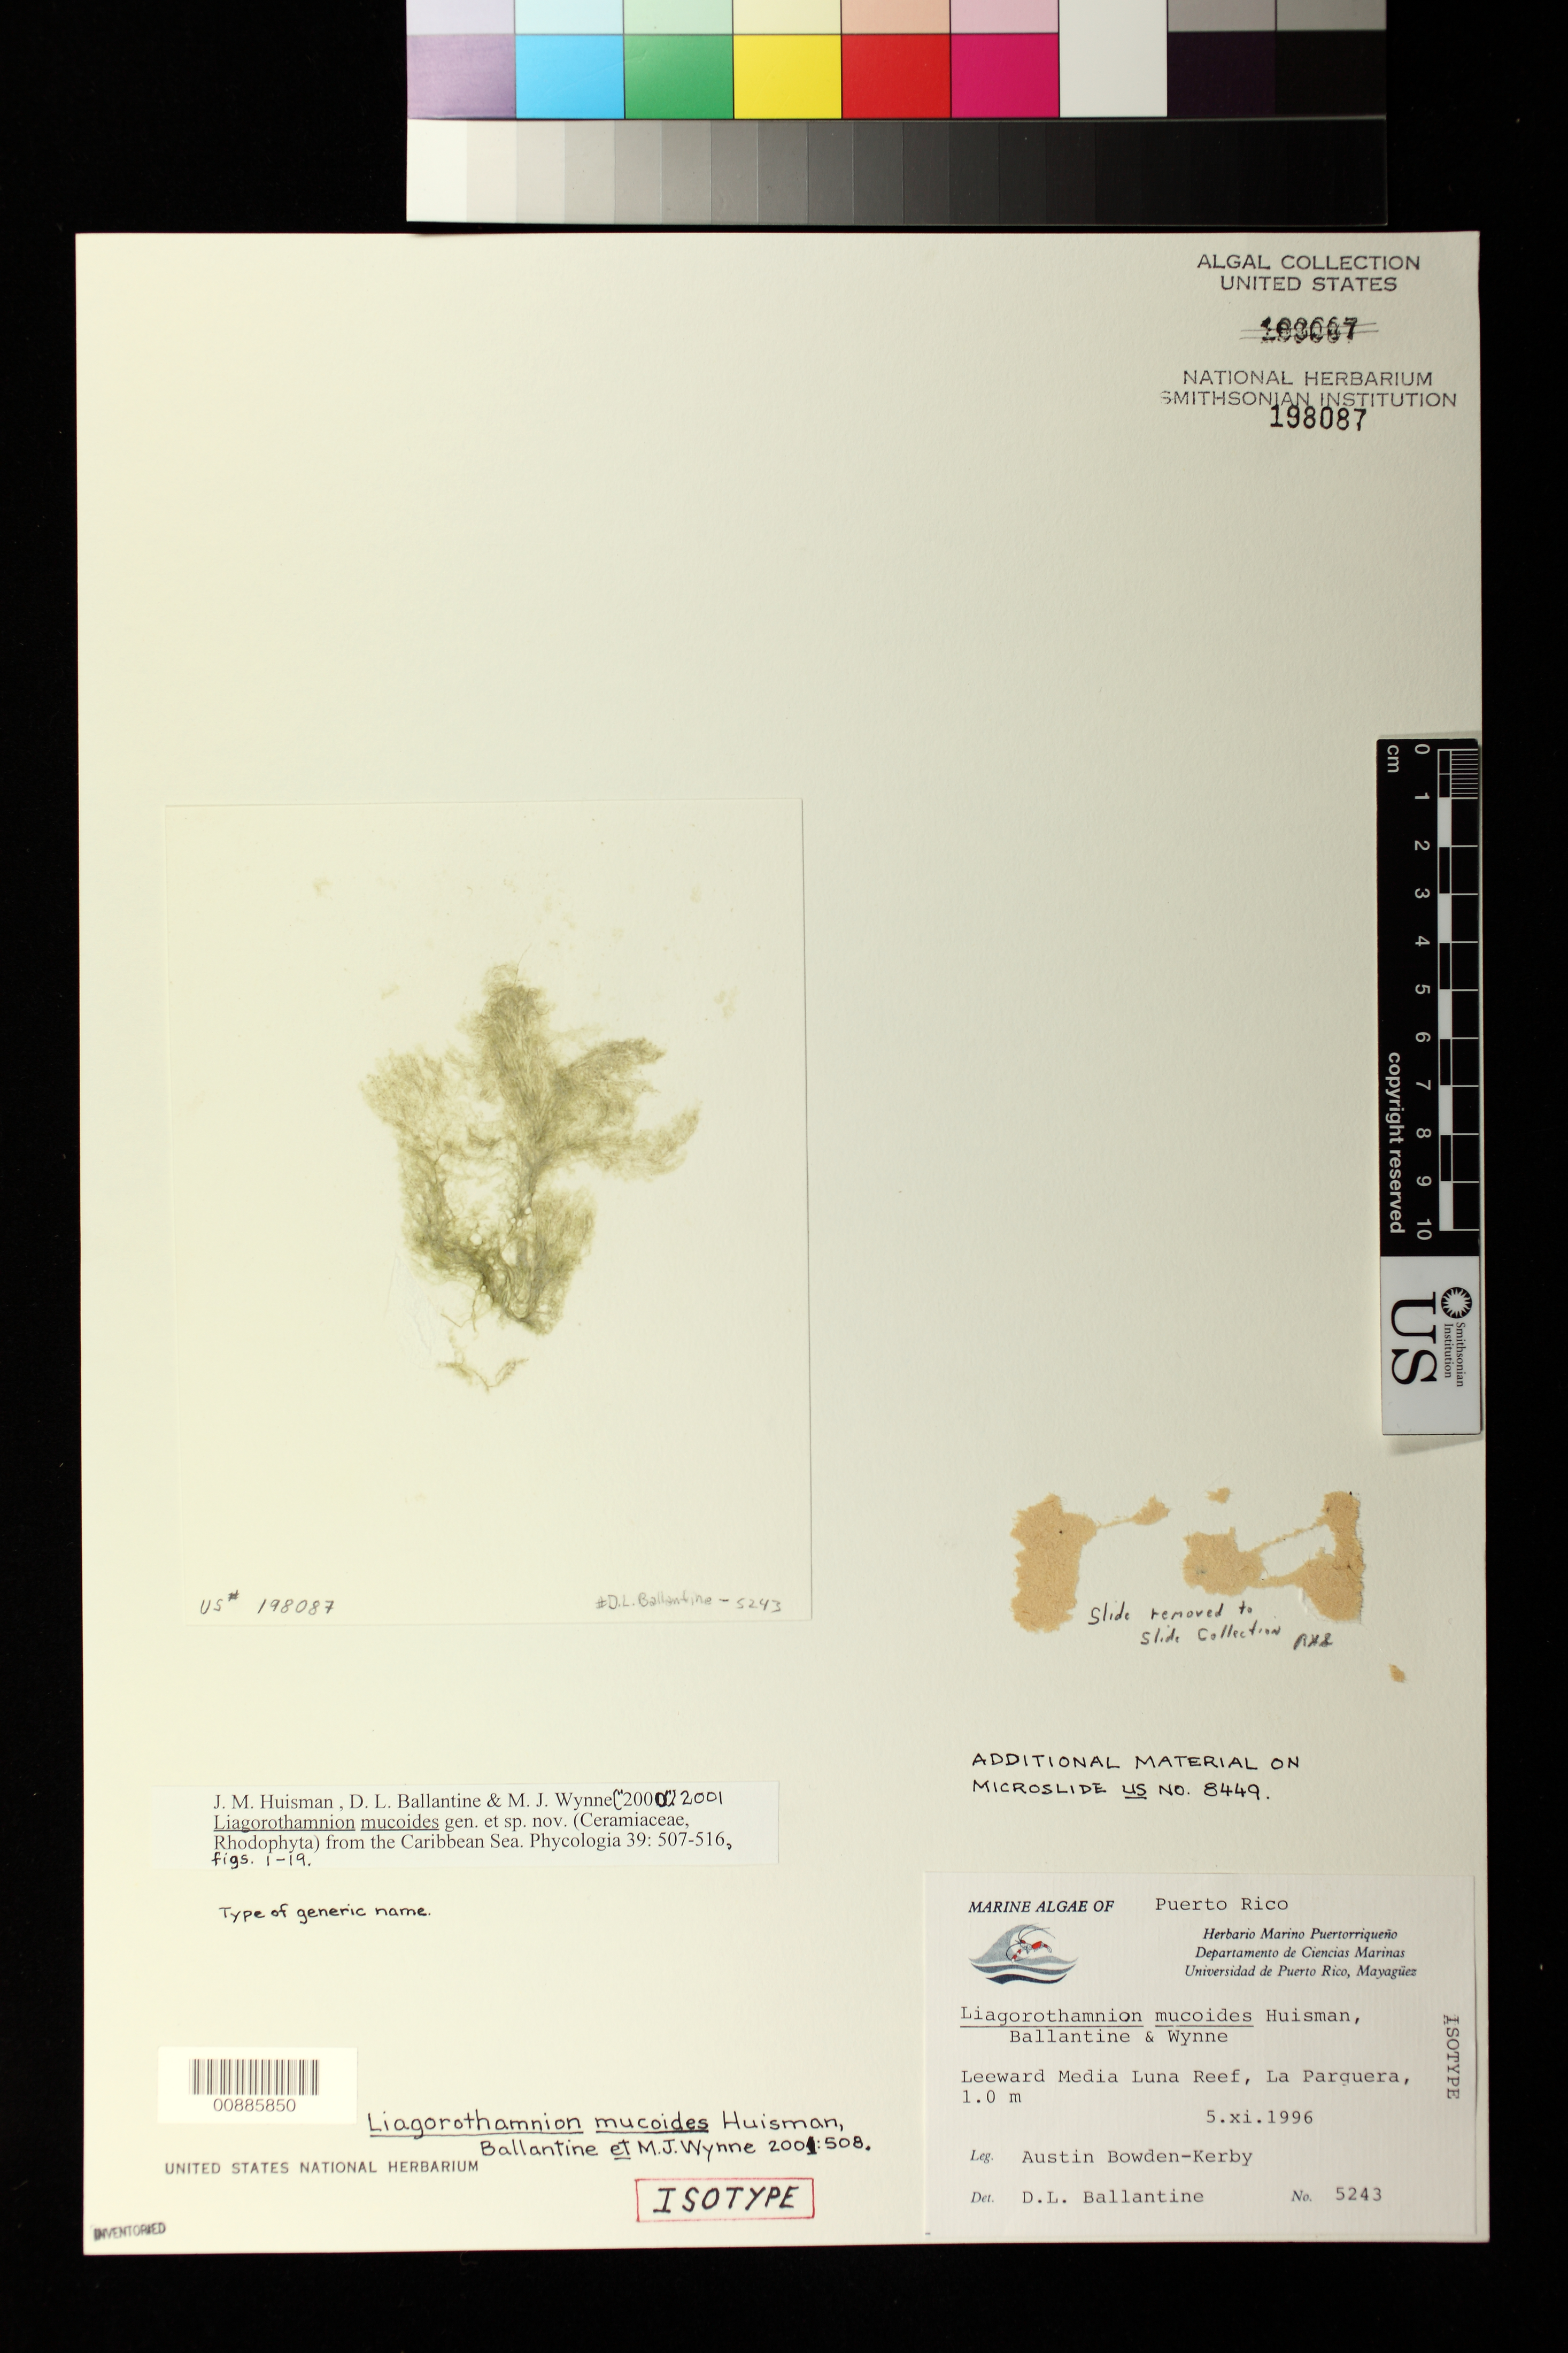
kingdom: Plantae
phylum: Rhodophyta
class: Florideophyceae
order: Ceramiales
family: Ceramiaceae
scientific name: Liagorothamnion mucoides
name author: Huisman et al.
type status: Isotype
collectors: A. Bowden-Kerby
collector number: DLB 5243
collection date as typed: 05 Nov 1996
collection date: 1996-11-05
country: Puerto Rico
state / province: Lajas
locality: Media Luna Reef, La Parguera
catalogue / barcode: US 198087